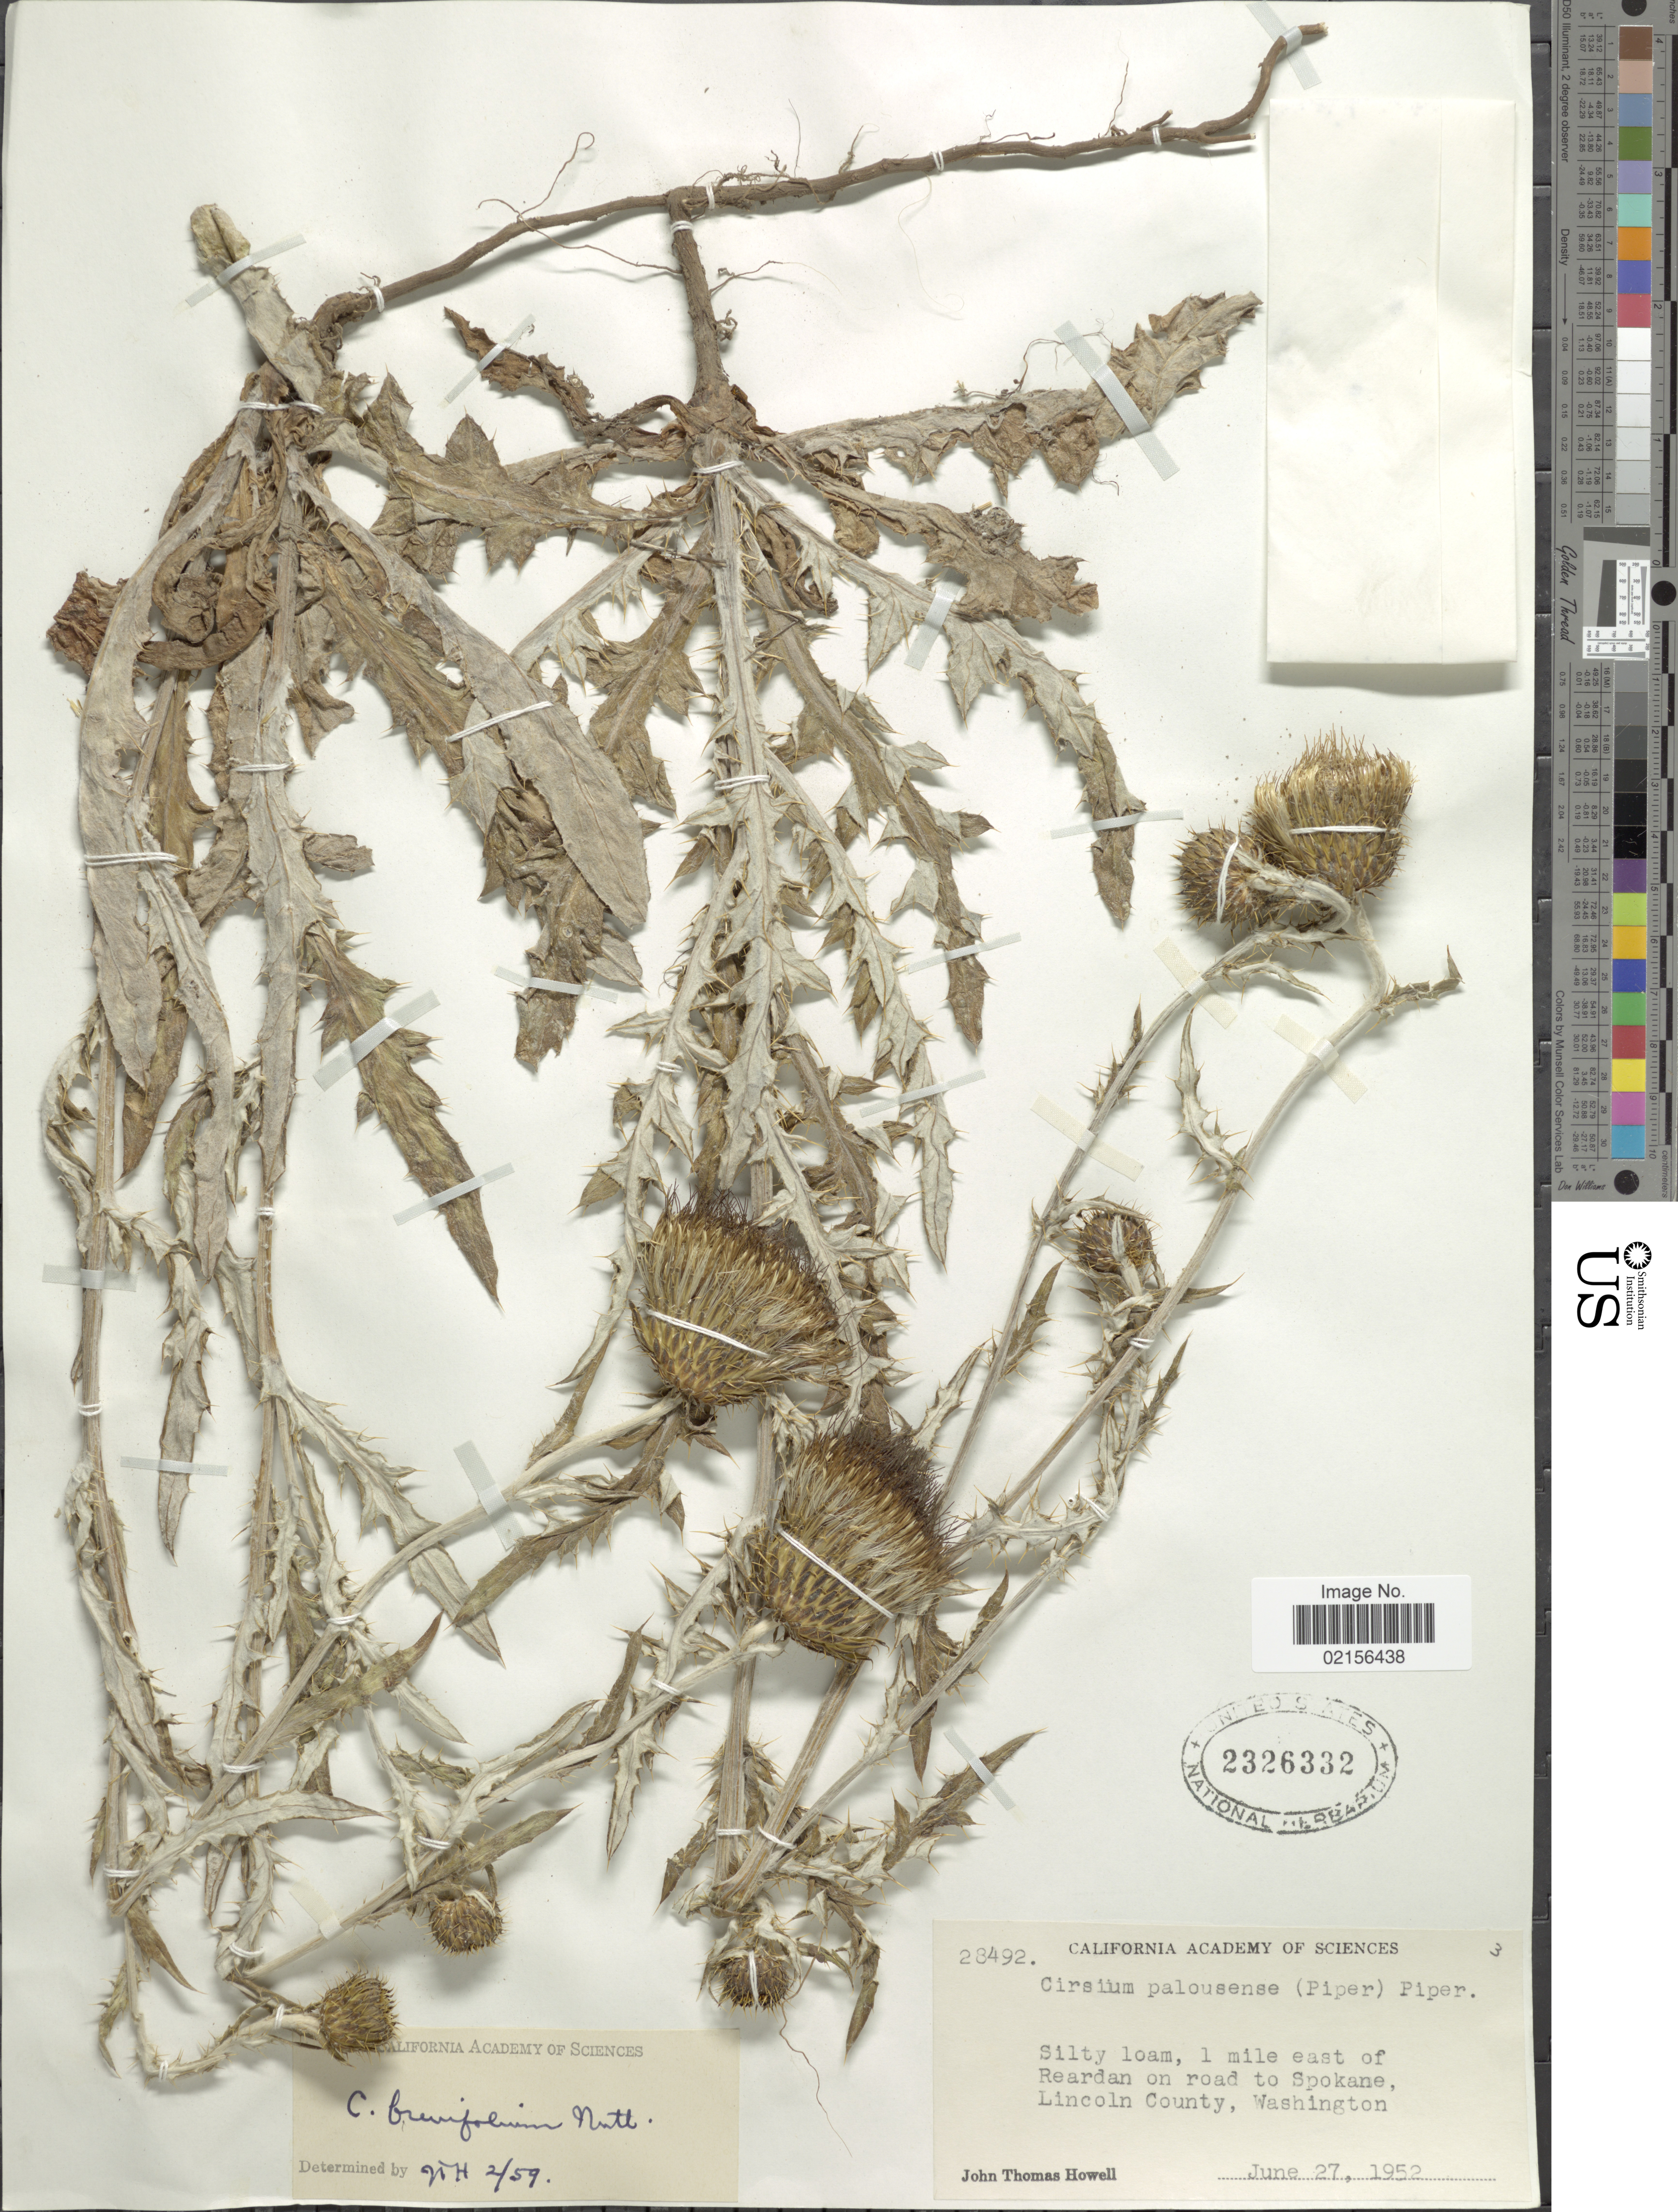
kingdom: Plantae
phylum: Tracheophyta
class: Magnoliopsida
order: Asterales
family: Asteraceae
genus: Cirsium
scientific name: Cirsium brevifolium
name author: Nutt.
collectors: J. T. Howell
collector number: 28492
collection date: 1952-06-27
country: United States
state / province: Washington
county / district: Lincoln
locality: Slity loam, 1 mile east of Reardan on road to Spokane, Lincoln County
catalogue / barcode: US 2326332